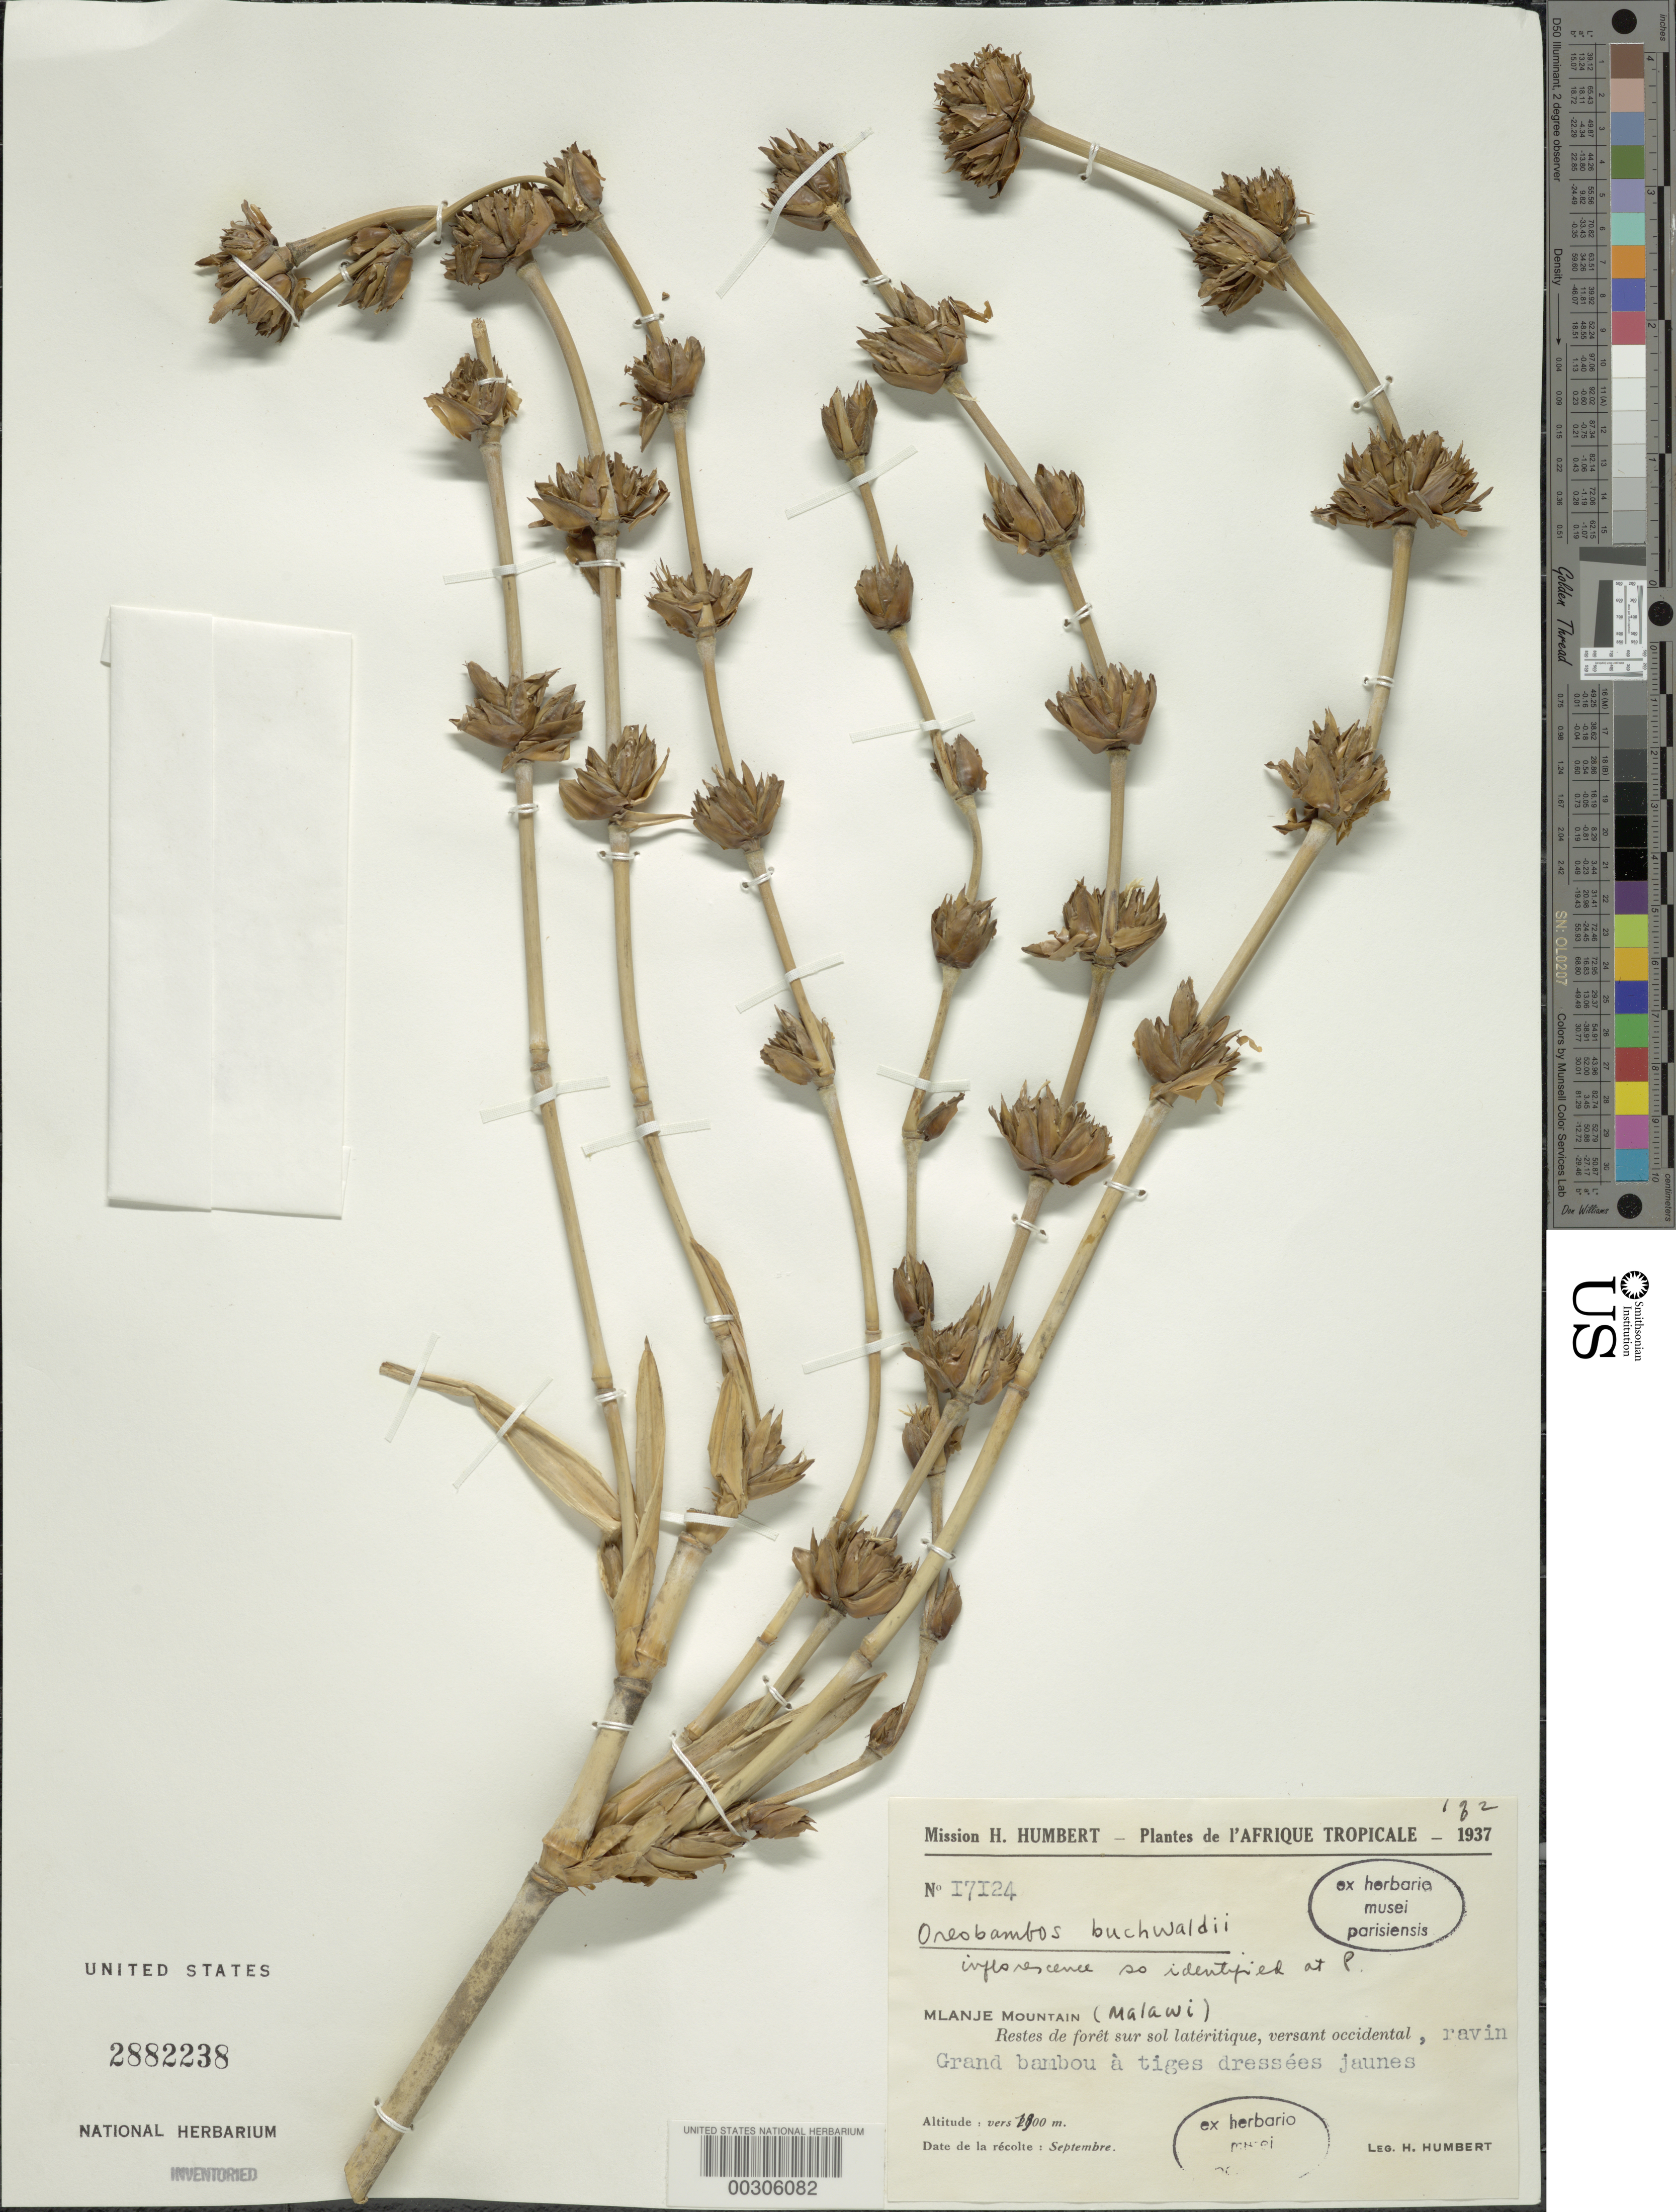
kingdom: Plantae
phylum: Tracheophyta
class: Liliopsida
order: Poales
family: Poaceae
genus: Oreobambos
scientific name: Oreobambos buchwaldii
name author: K. Schum.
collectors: H. Humbert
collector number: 17124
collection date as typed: Sep 1937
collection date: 1937-09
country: Malawi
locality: Mlanaje mountain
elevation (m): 1900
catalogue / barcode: US 2882238